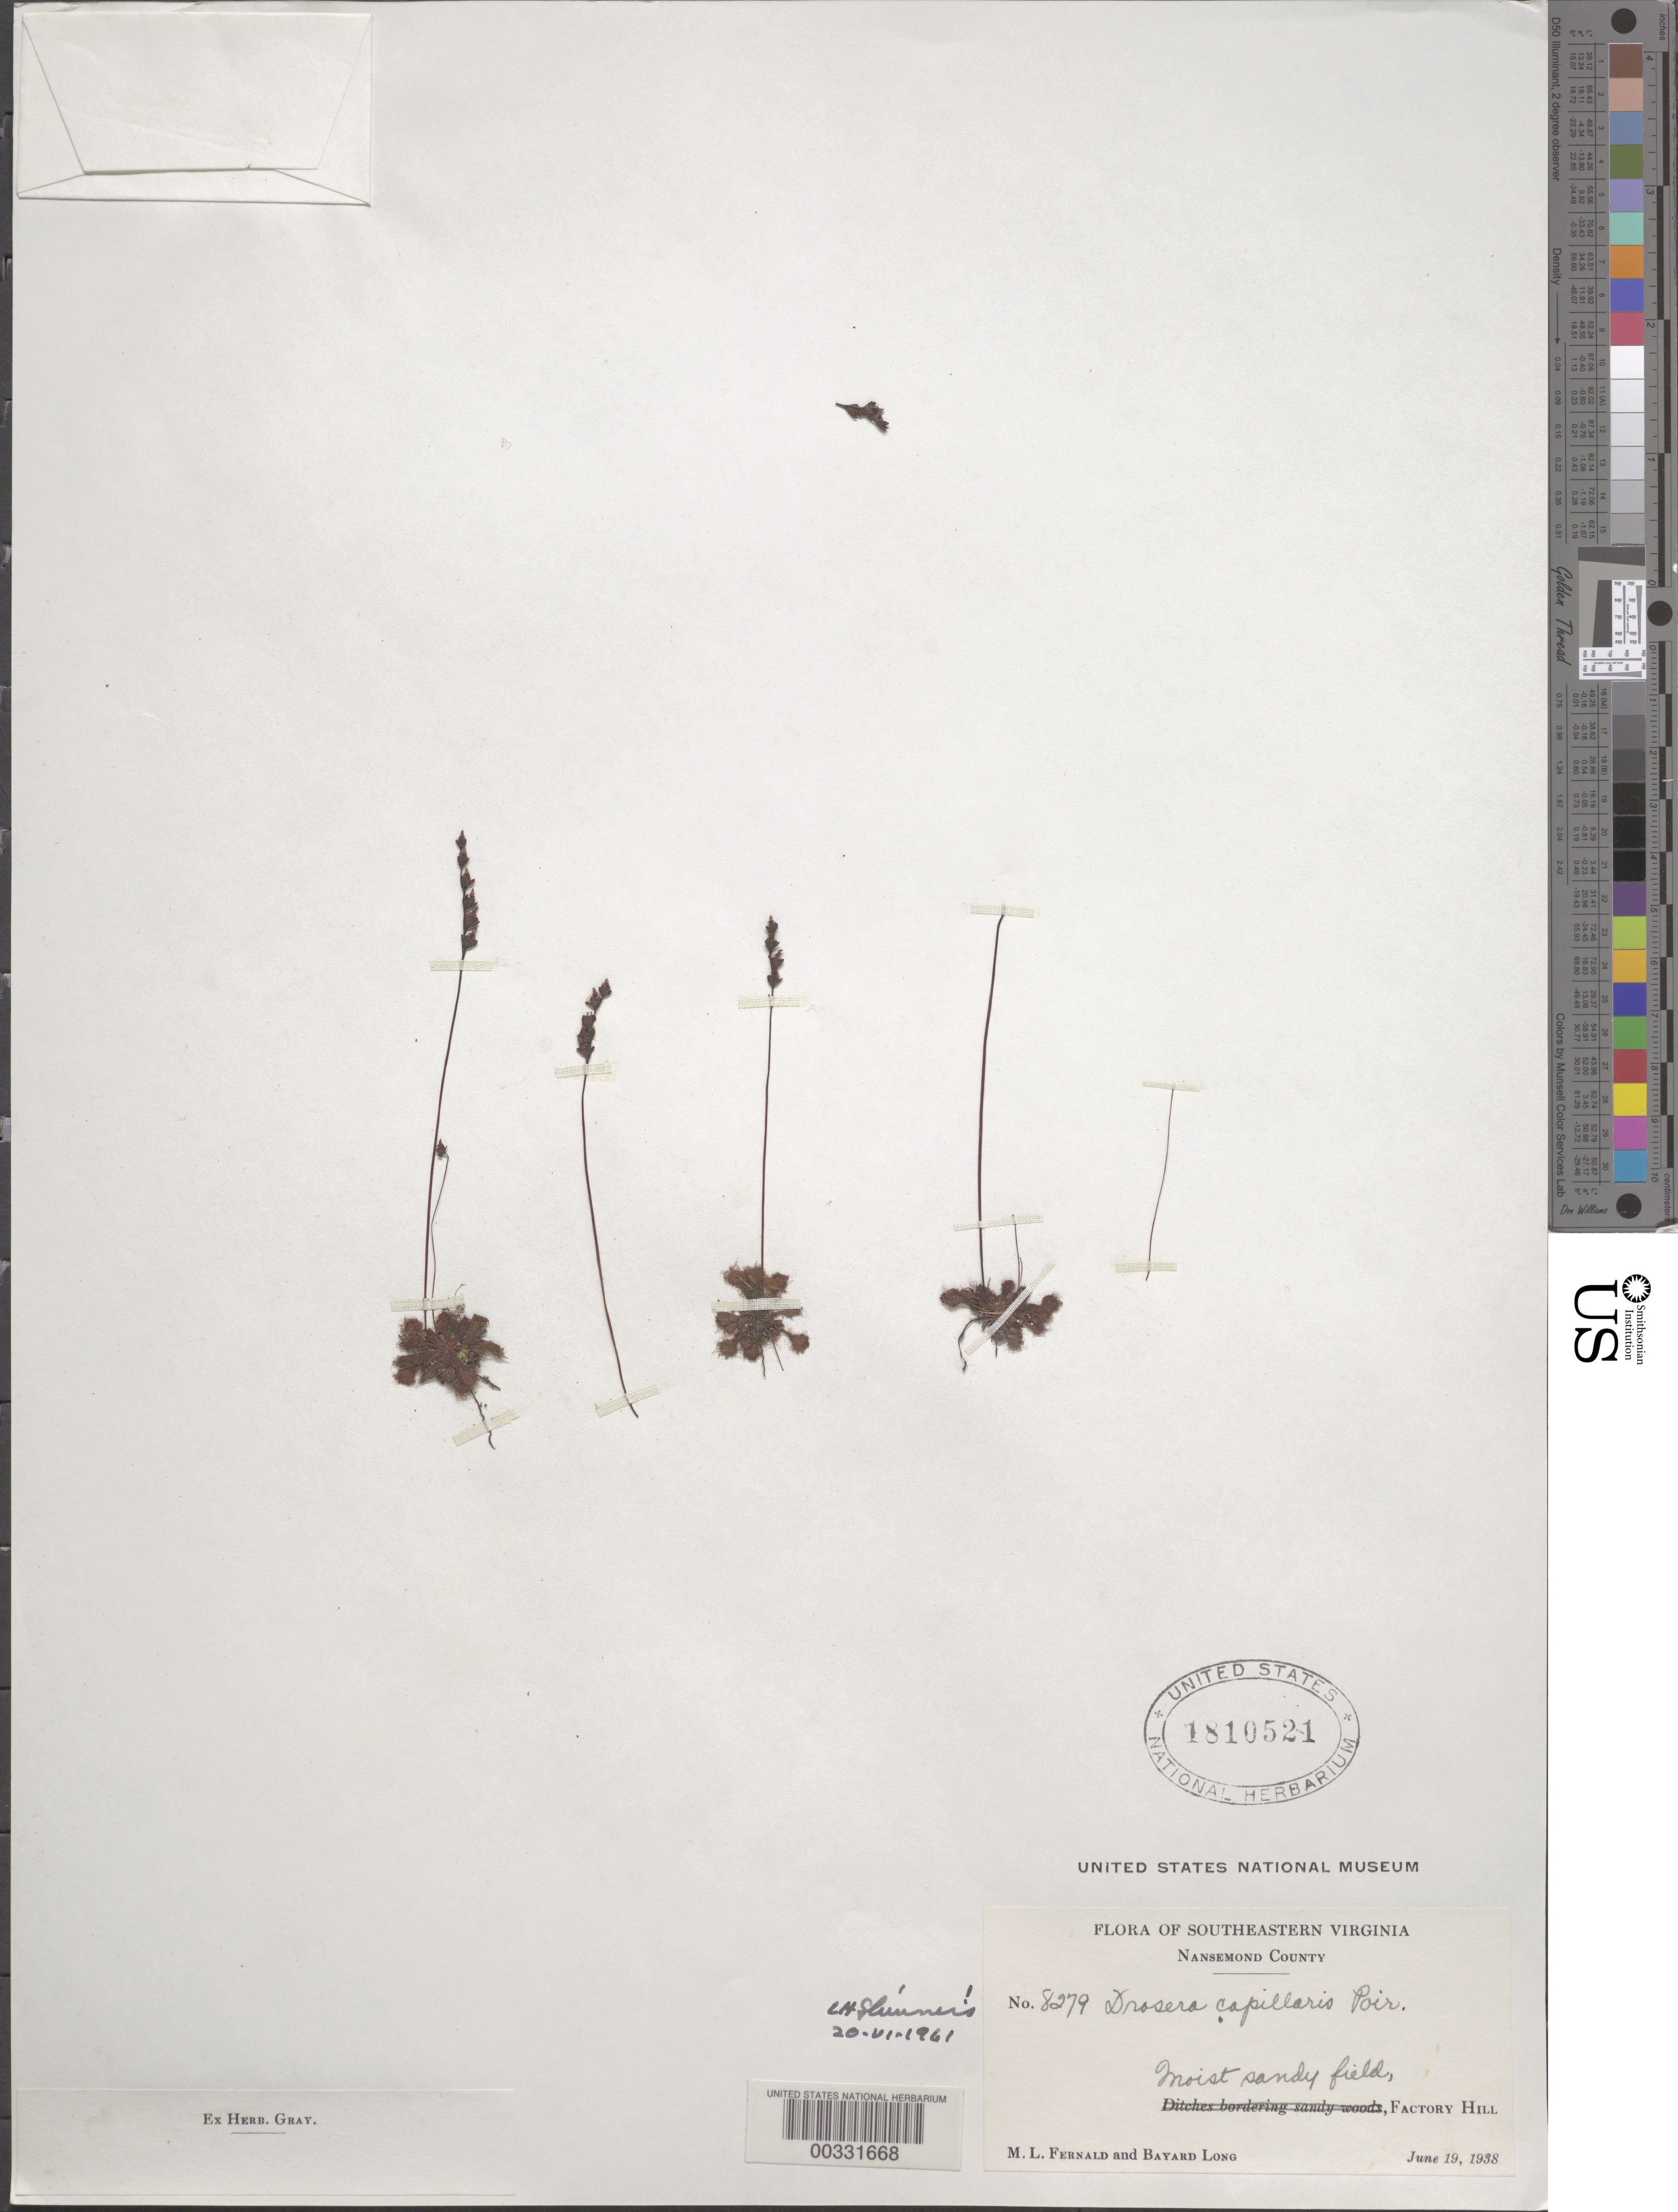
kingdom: Plantae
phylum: Tracheophyta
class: Magnoliopsida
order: Caryophyllales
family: Droseraceae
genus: Drosera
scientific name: Drosera capillaris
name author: Poir.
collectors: M. L. Fernald & B. H. Long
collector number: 8279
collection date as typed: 19 Jun 1938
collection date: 1938-06-19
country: United States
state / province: Virginia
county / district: City of Suffolk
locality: Nansemond county, factory hill. [nansemond county is now part of suffolk city.]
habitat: Moist sandy field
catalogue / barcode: US 1810521